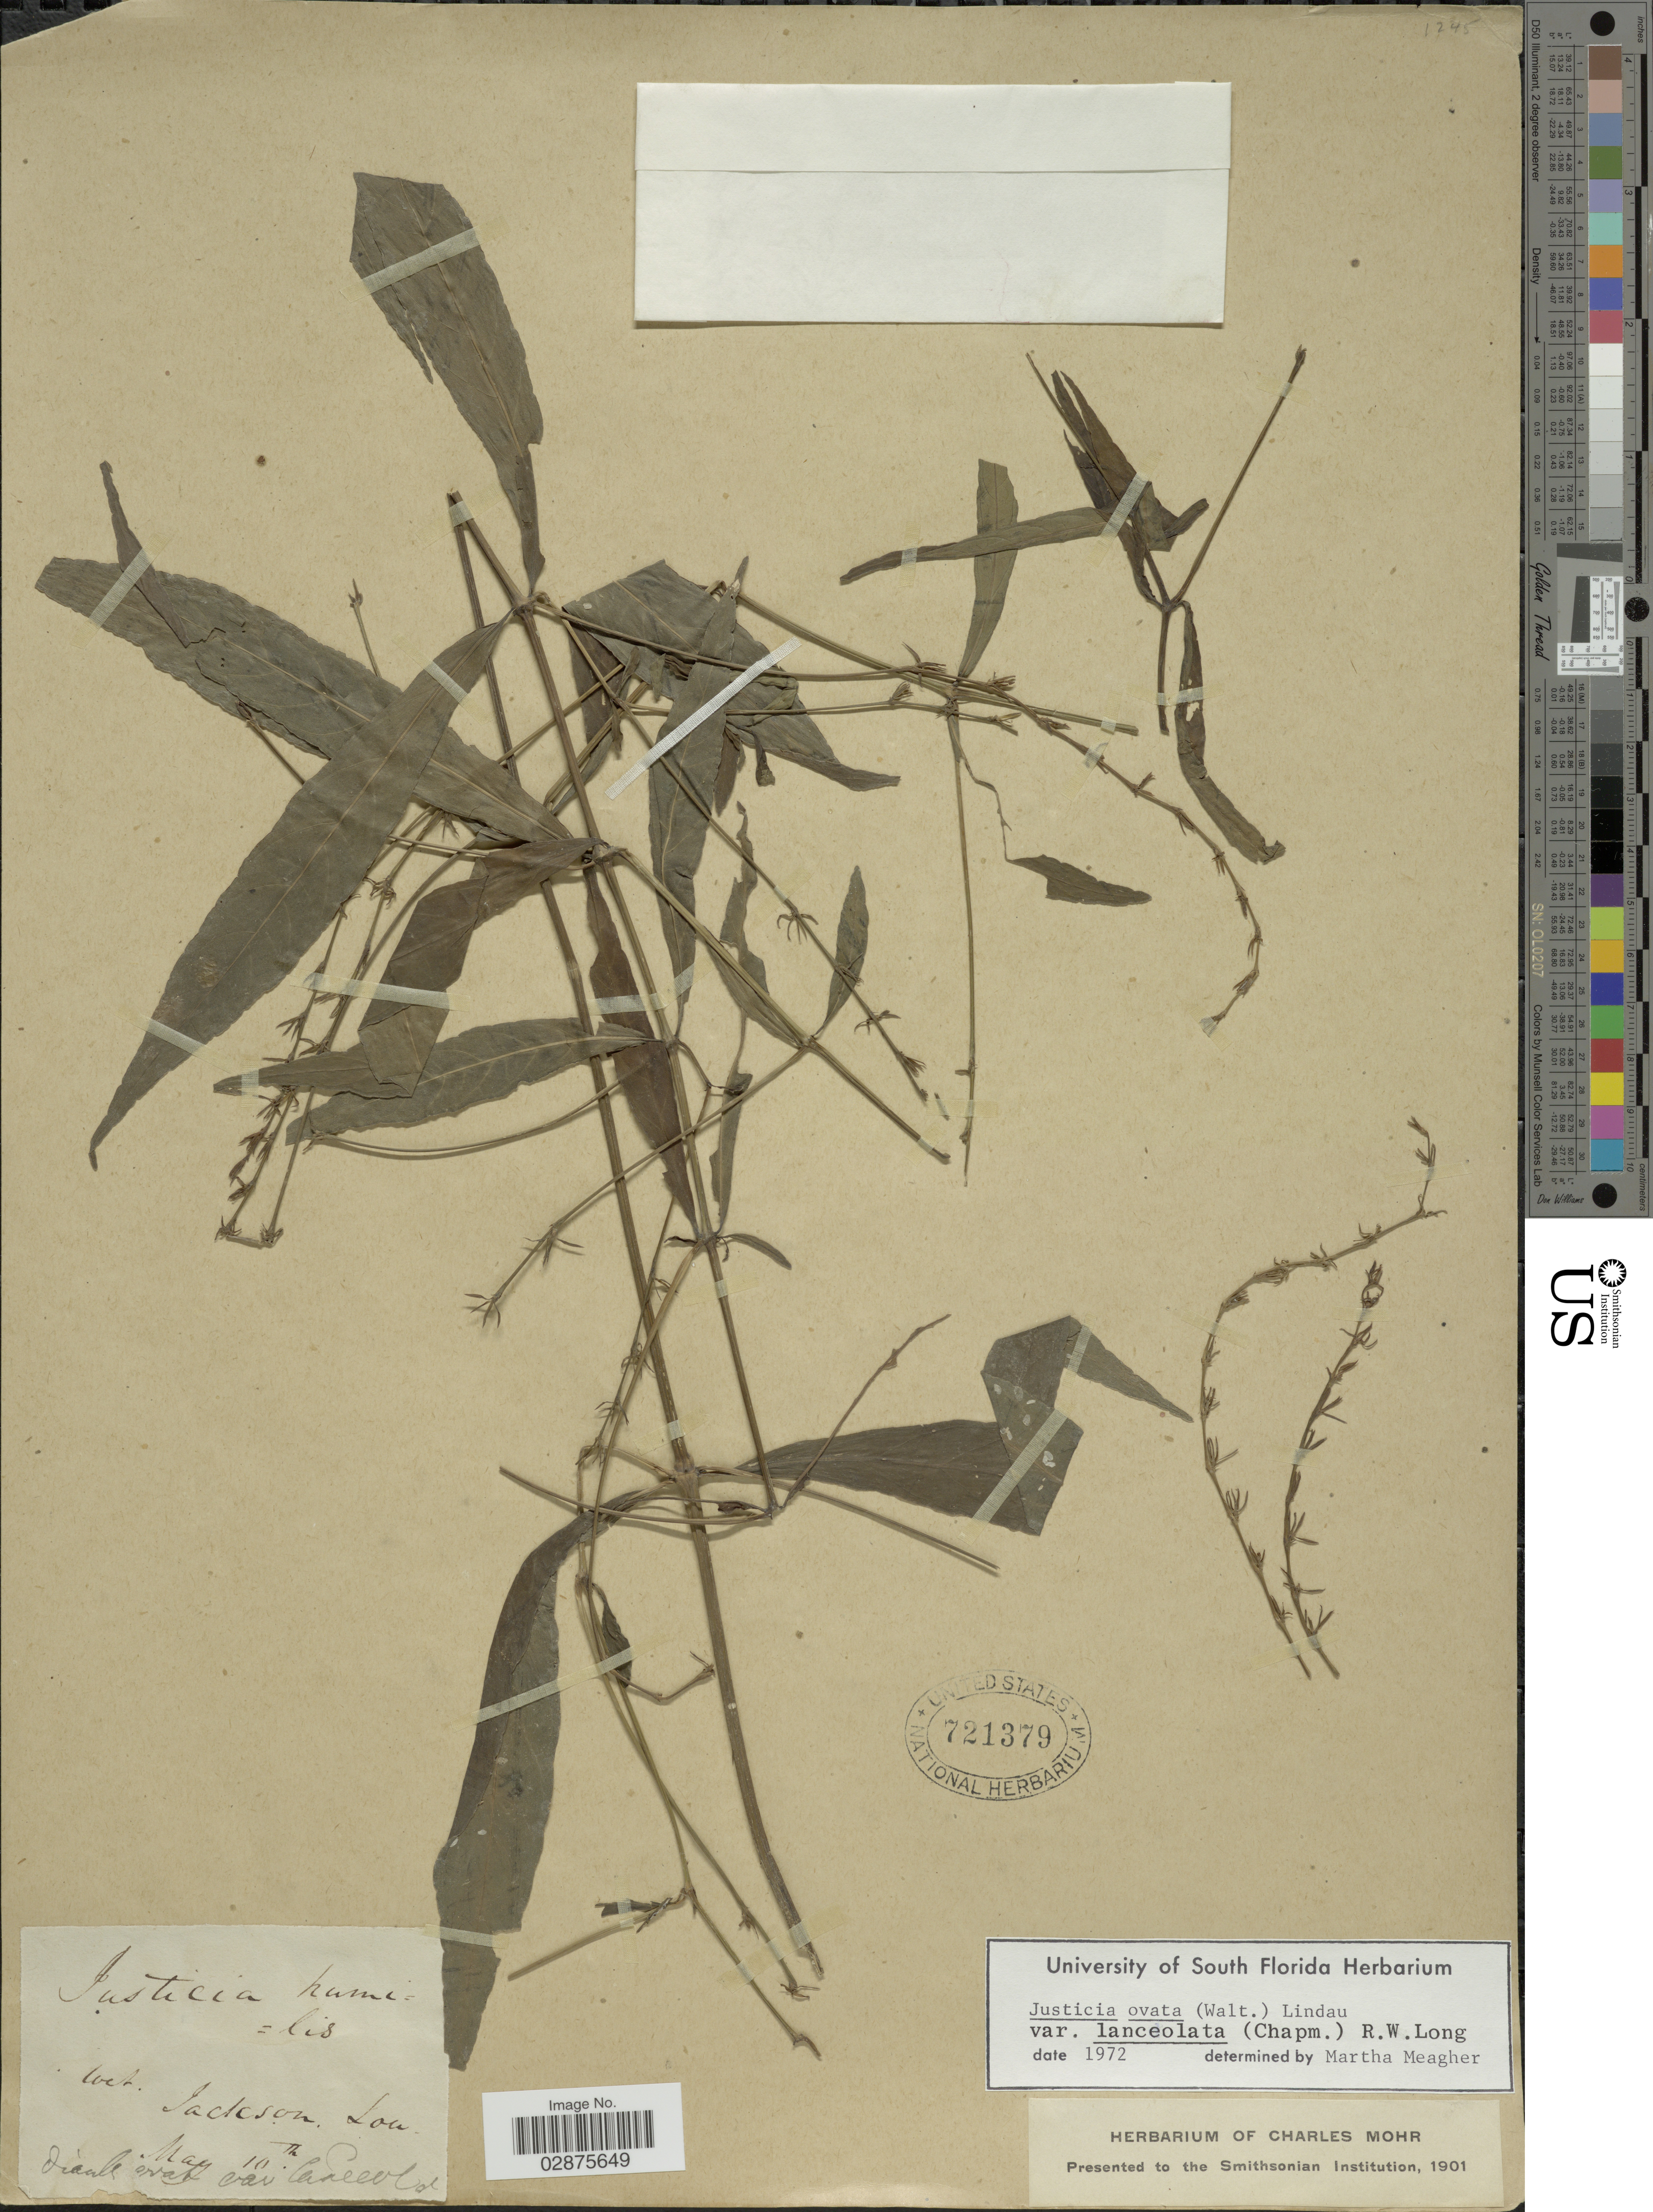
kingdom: Plantae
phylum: Tracheophyta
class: Magnoliopsida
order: Lamiales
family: Acanthaceae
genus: Justicia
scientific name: Justicia lanceolata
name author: (Chapm.) Small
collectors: ex herb. Charles Mohr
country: United States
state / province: Louisiana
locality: Jackson.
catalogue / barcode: US 721379